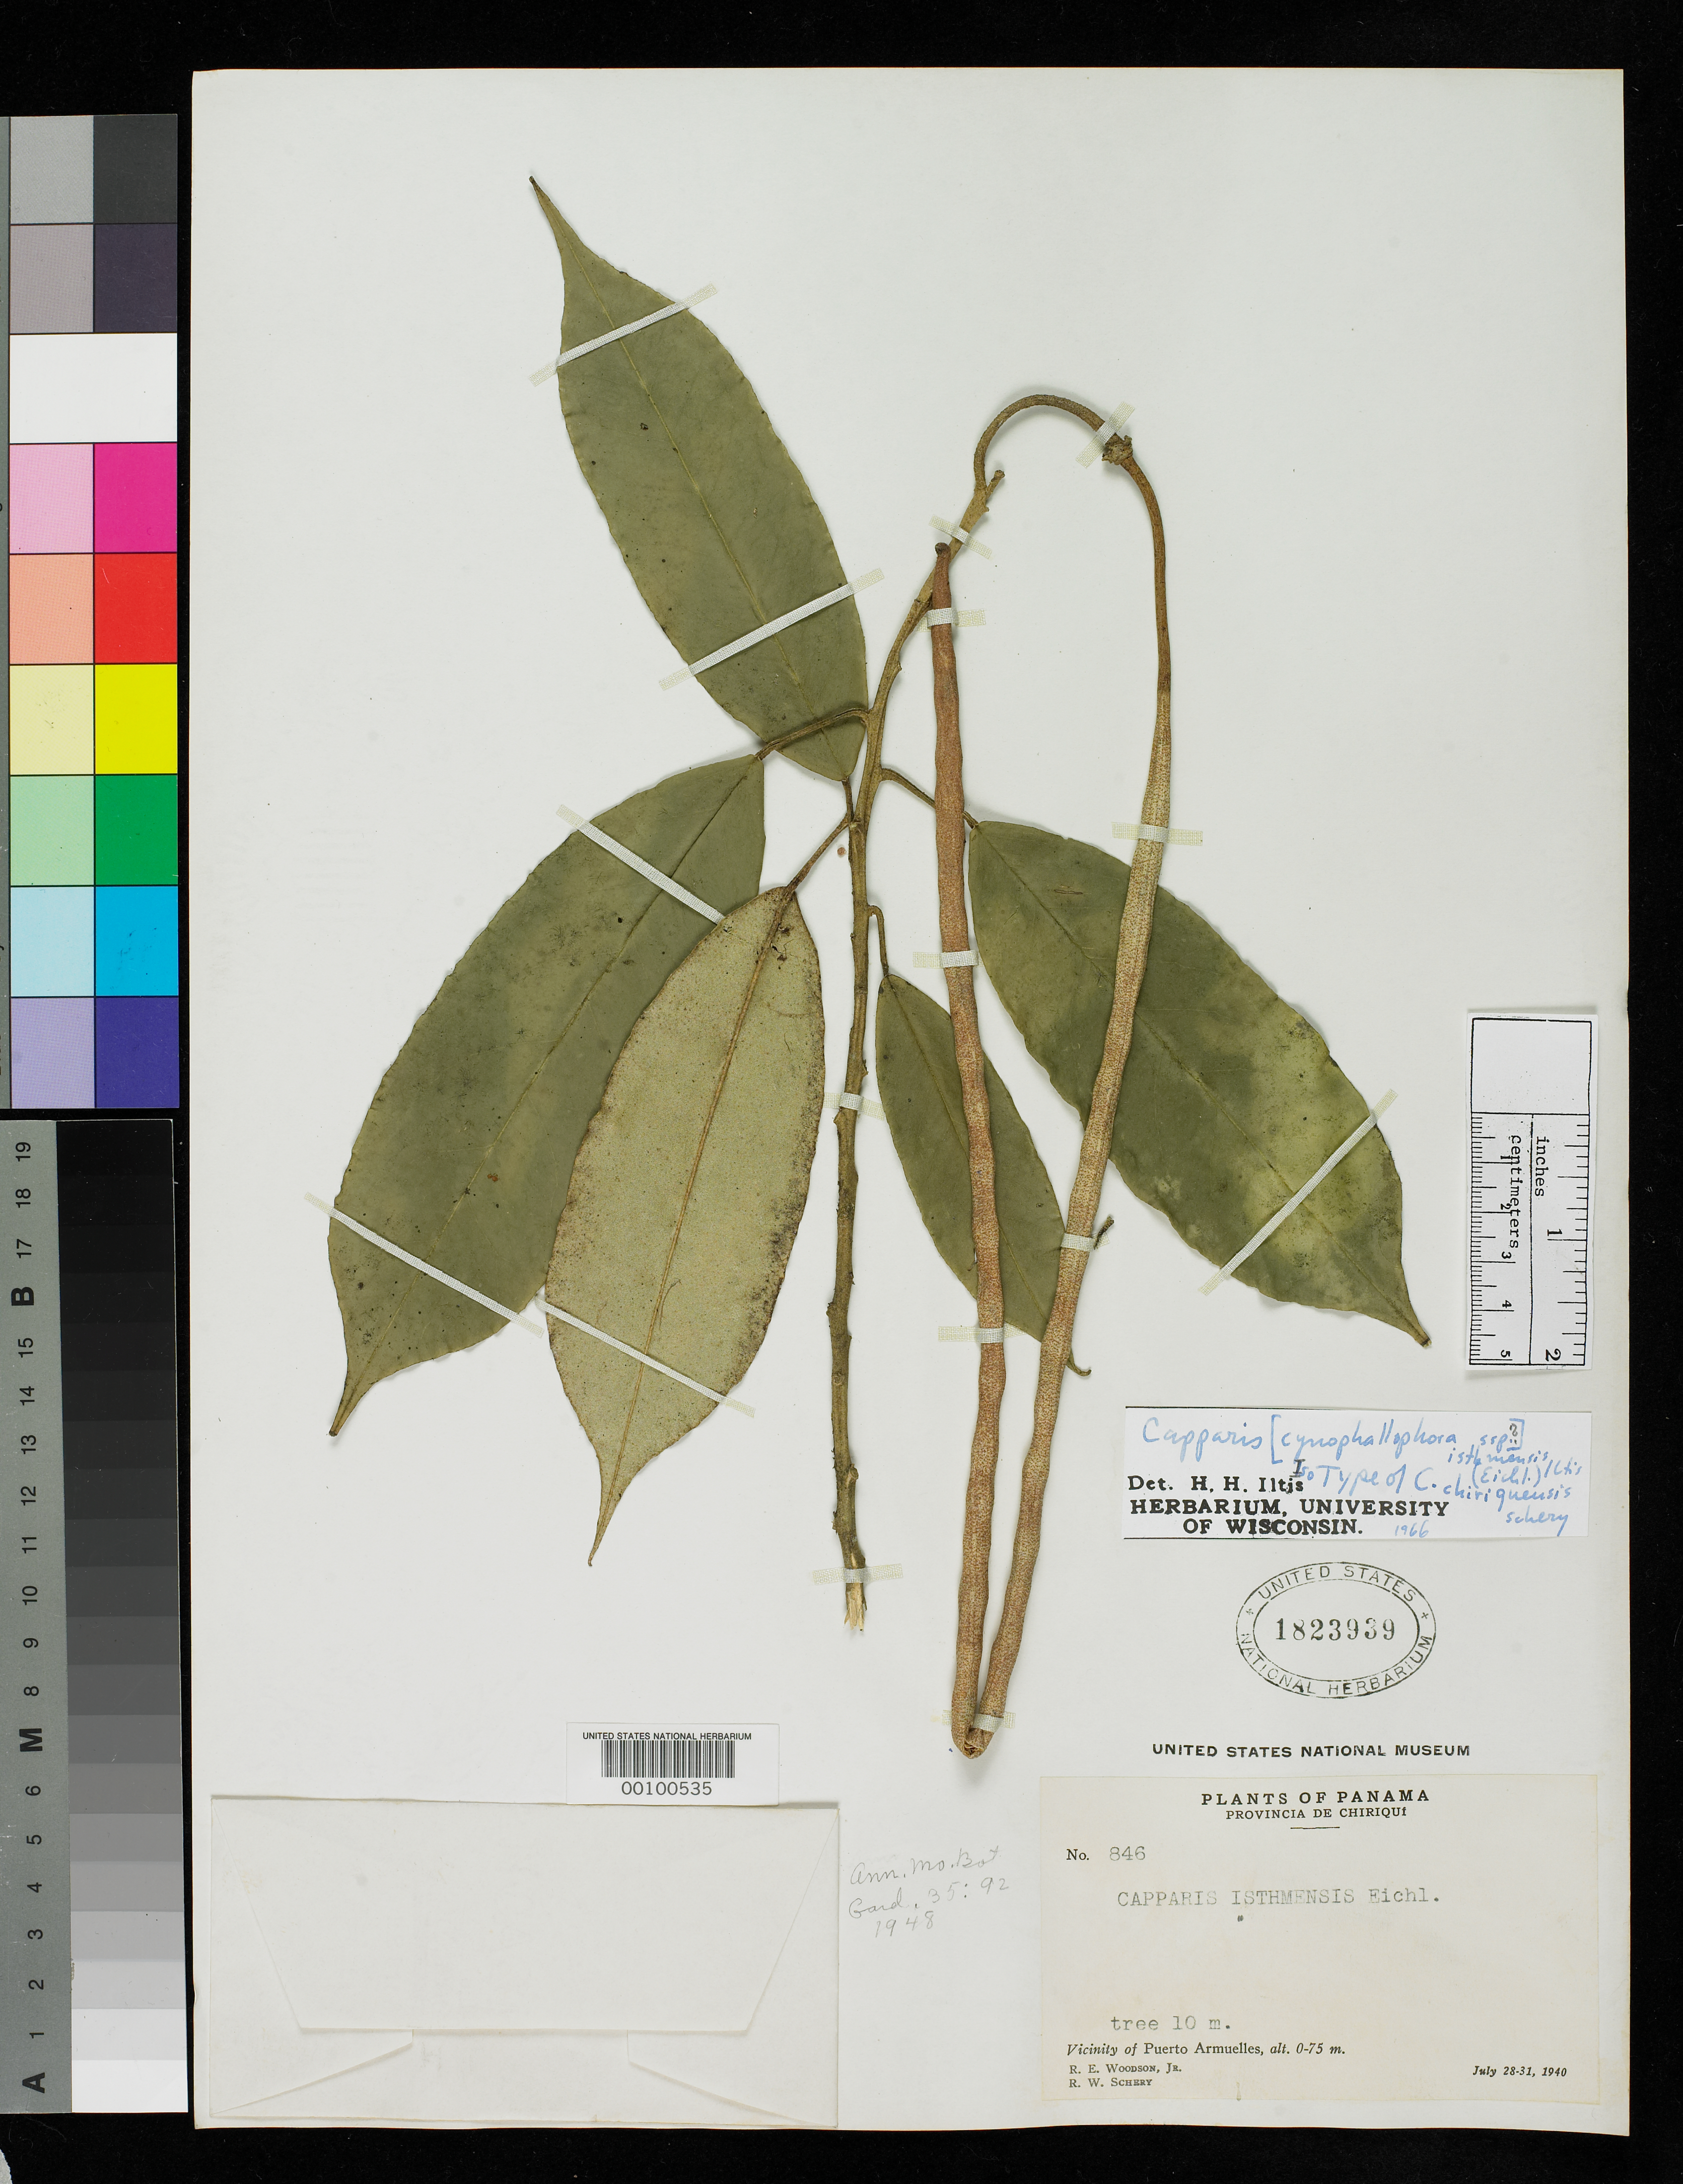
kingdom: Plantae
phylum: Tracheophyta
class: Magnoliopsida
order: Brassicales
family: Capparaceae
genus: Capparis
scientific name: Capparis chiriquensis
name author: Woodson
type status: Isotype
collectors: R. E. Woodson & R. W. Schery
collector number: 846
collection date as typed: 28 Jul 1940 to 31 Jul 1940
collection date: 1940-07-28/1940-07-31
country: Panama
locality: NW of Boquete towards Parque Nacional Volcan Baru.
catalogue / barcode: US 1823939